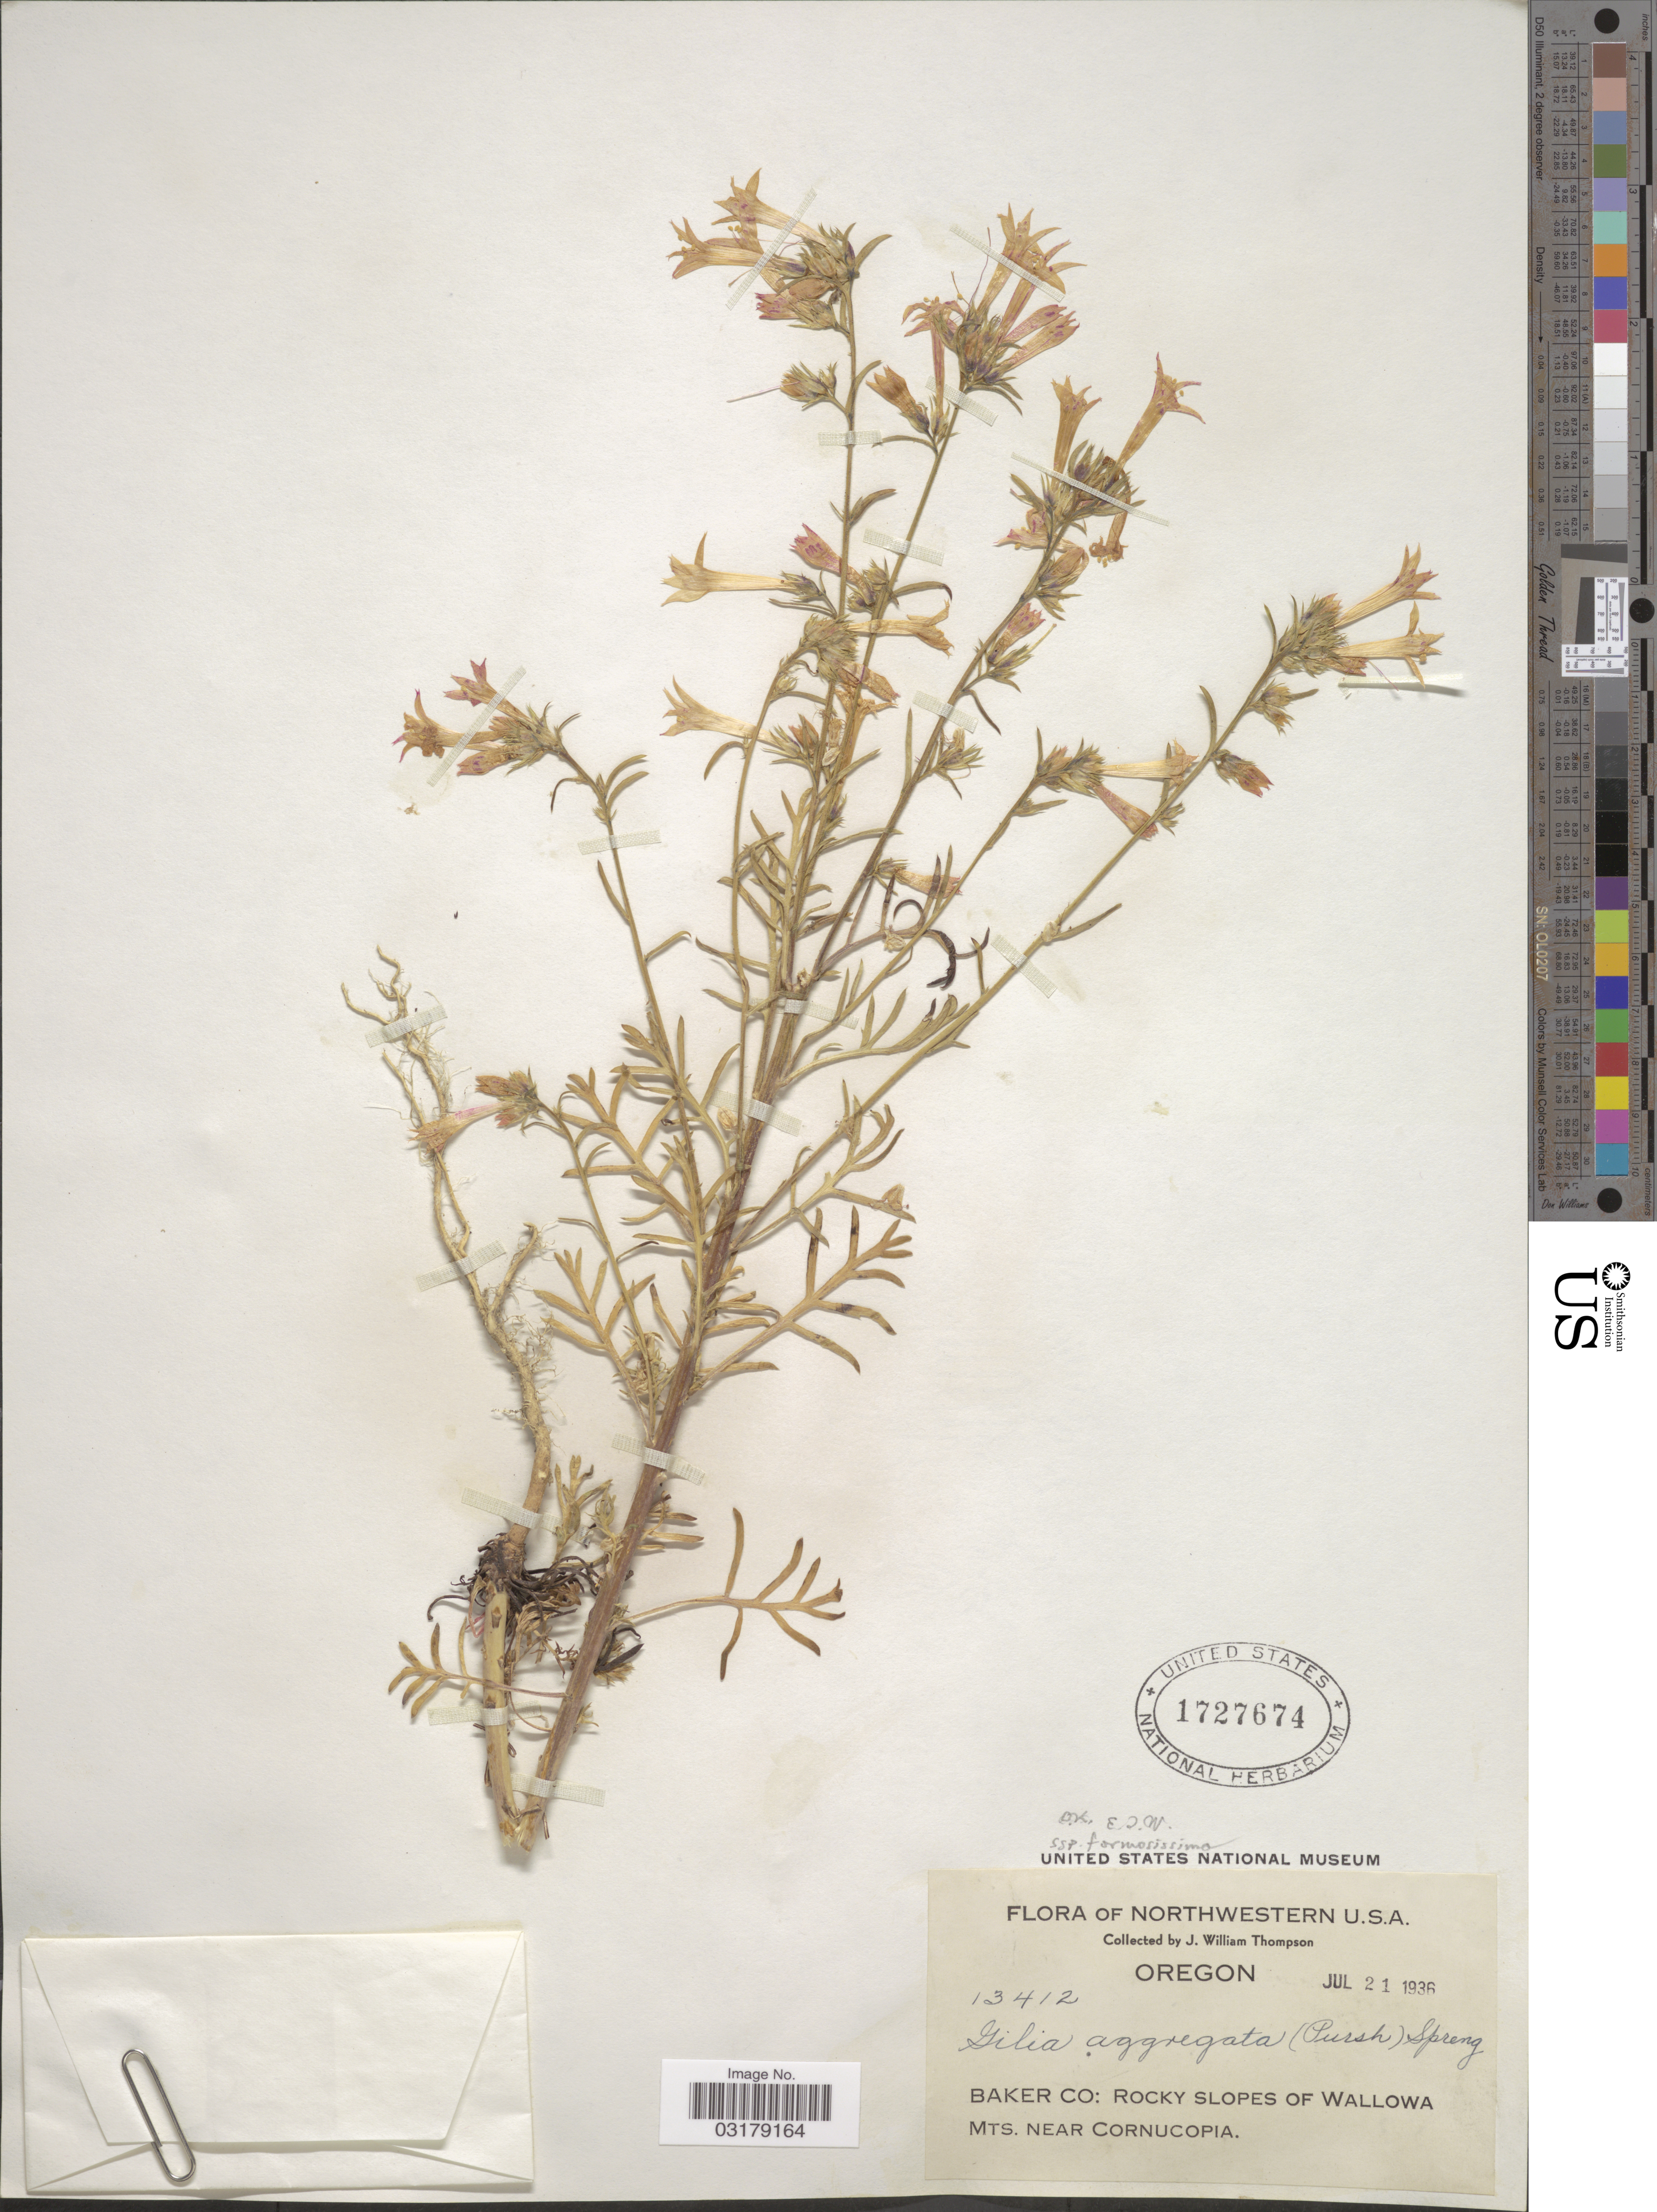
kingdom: Plantae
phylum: Tracheophyta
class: Magnoliopsida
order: Ericales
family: Polemoniaceae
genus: Ipomopsis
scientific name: Ipomopsis aggregata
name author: (Pursh) V.E. Grant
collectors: J. W. Thompson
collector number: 13412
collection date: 1936-07-21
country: United States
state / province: Oregon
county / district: Baker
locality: Northwestern U.S.A. Baker Co: Rocky slopes of Wallowa Mts. near Cornucopia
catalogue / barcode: US 1727674